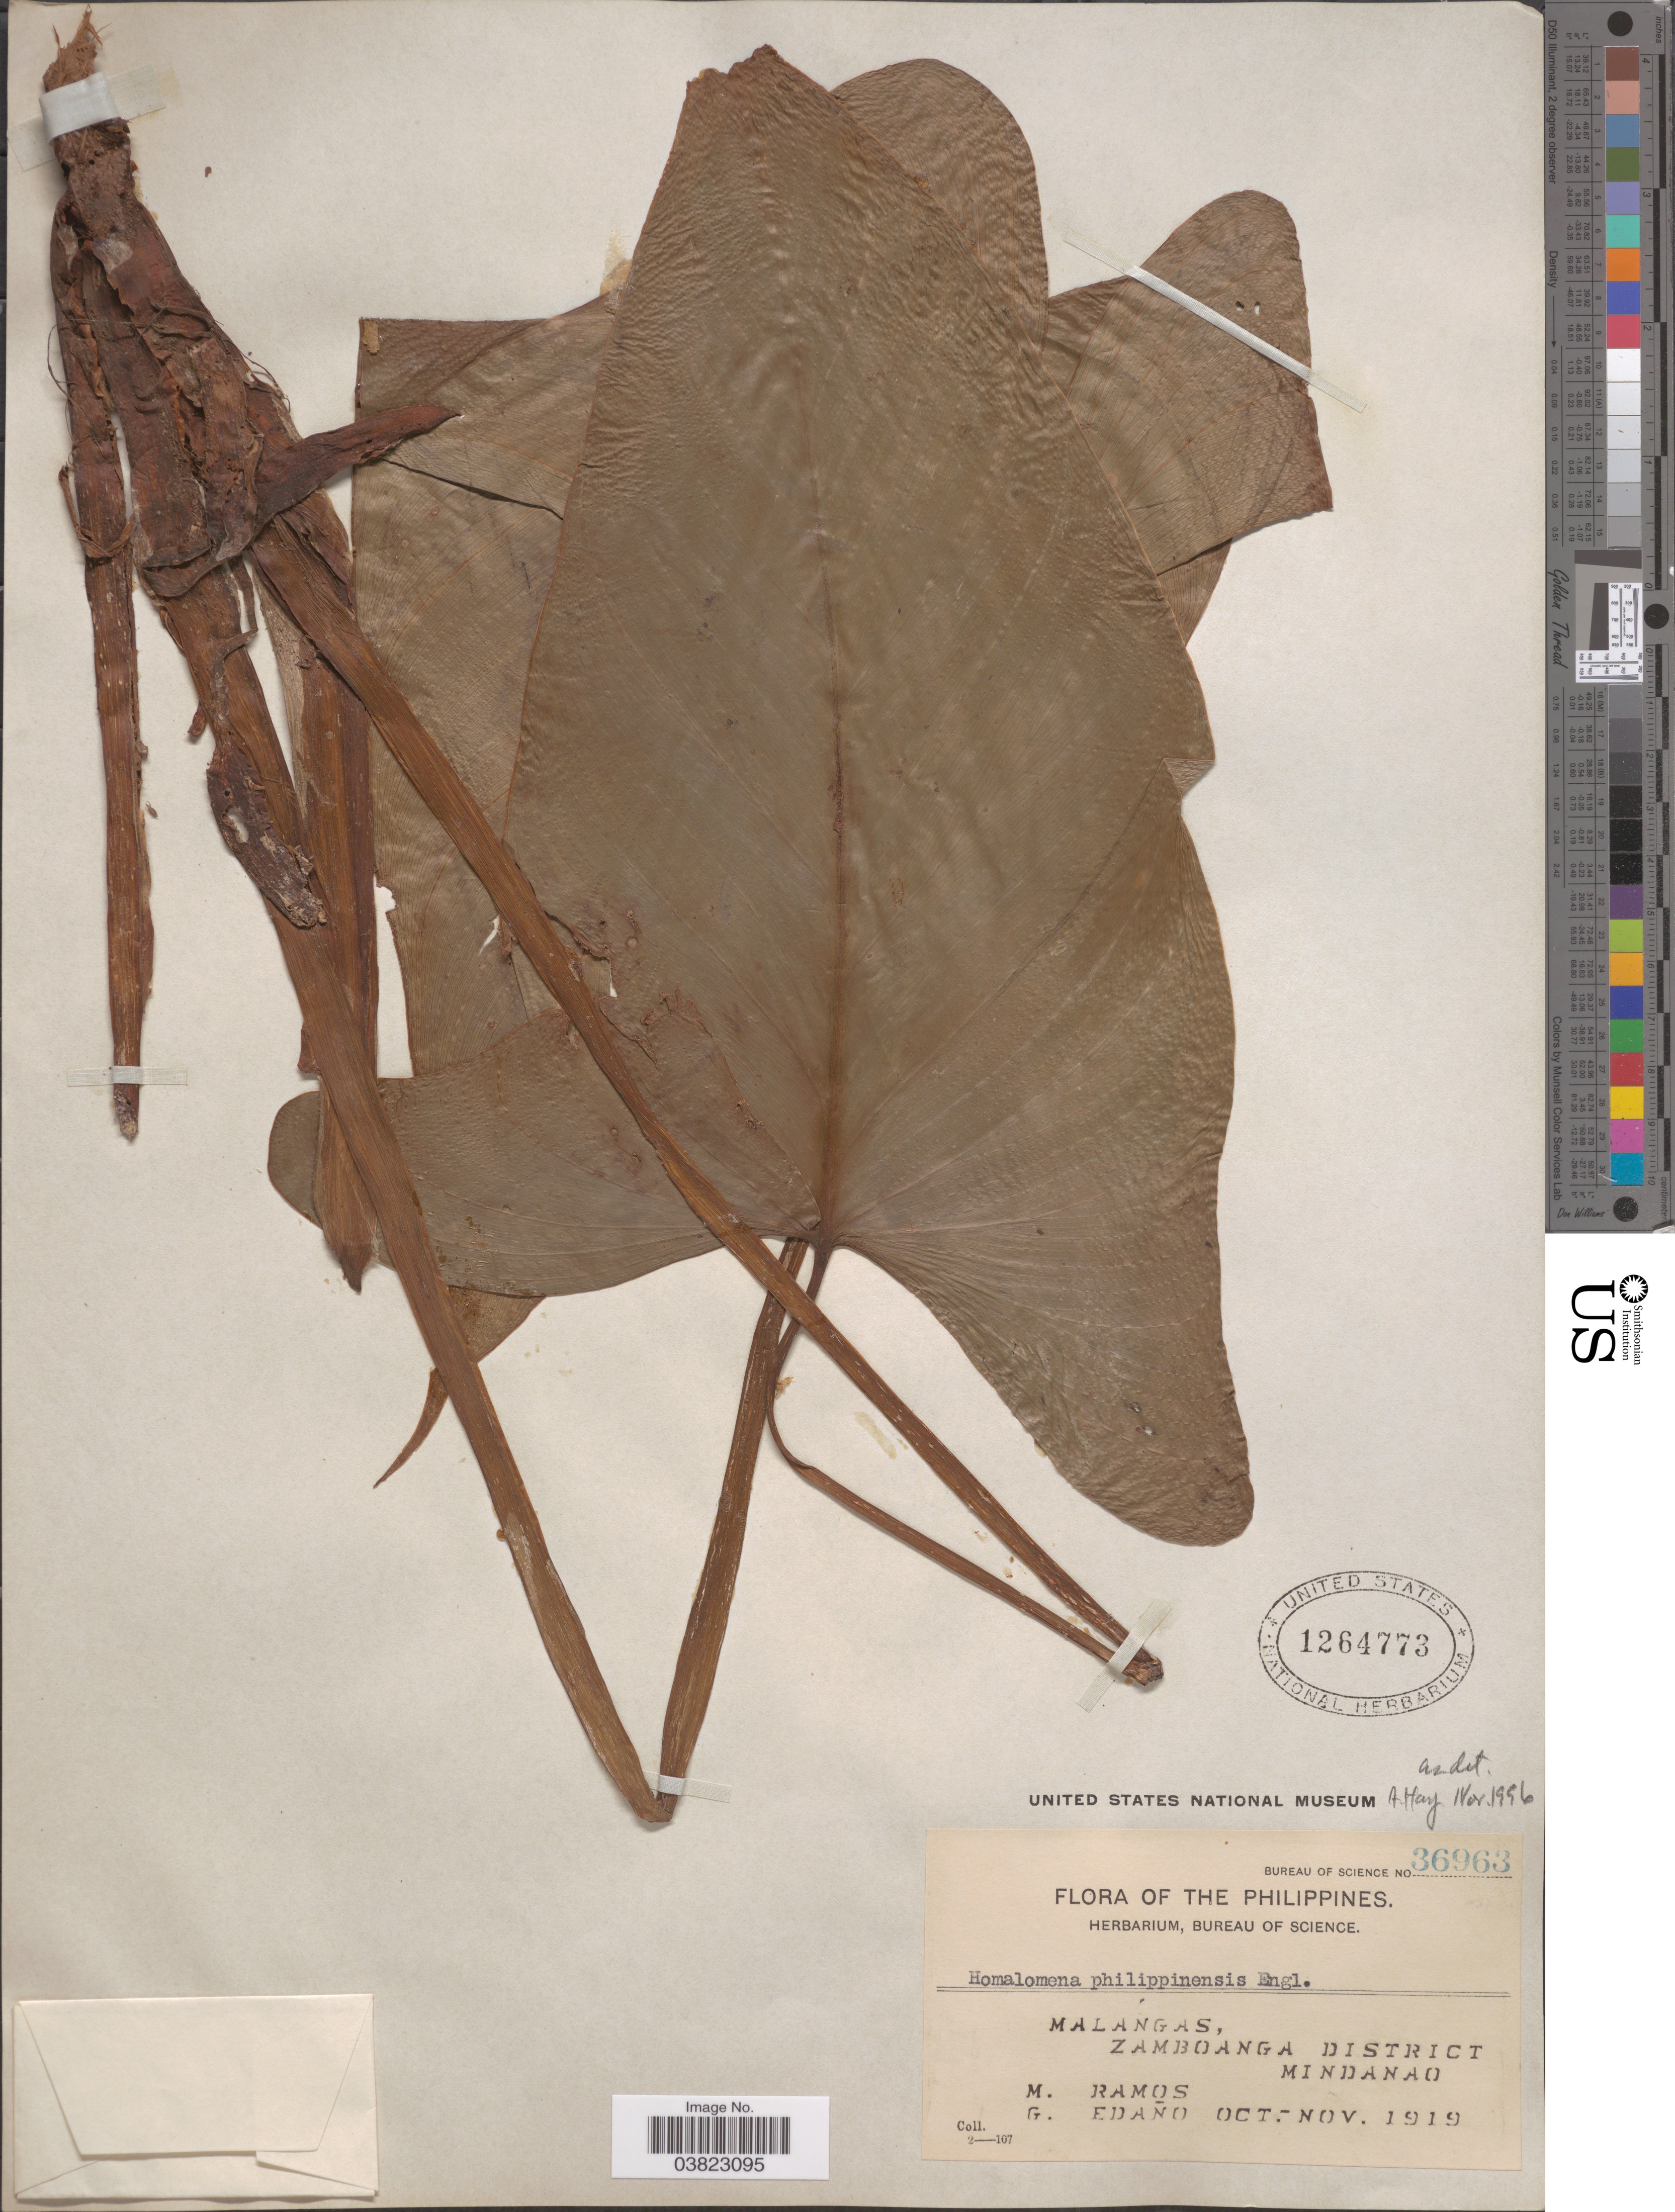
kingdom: Plantae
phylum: Tracheophyta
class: Liliopsida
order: Alismatales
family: Araceae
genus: Homalomena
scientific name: Homalomena philippinensis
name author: Engl.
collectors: M. Ramos & G. Edaño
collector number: Bureau of Science 36963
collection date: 1919-10/1919-11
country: Philippines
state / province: Zamboanga Peninsula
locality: Malangas, Zamboanga District, Mindanao.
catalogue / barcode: US 1264773